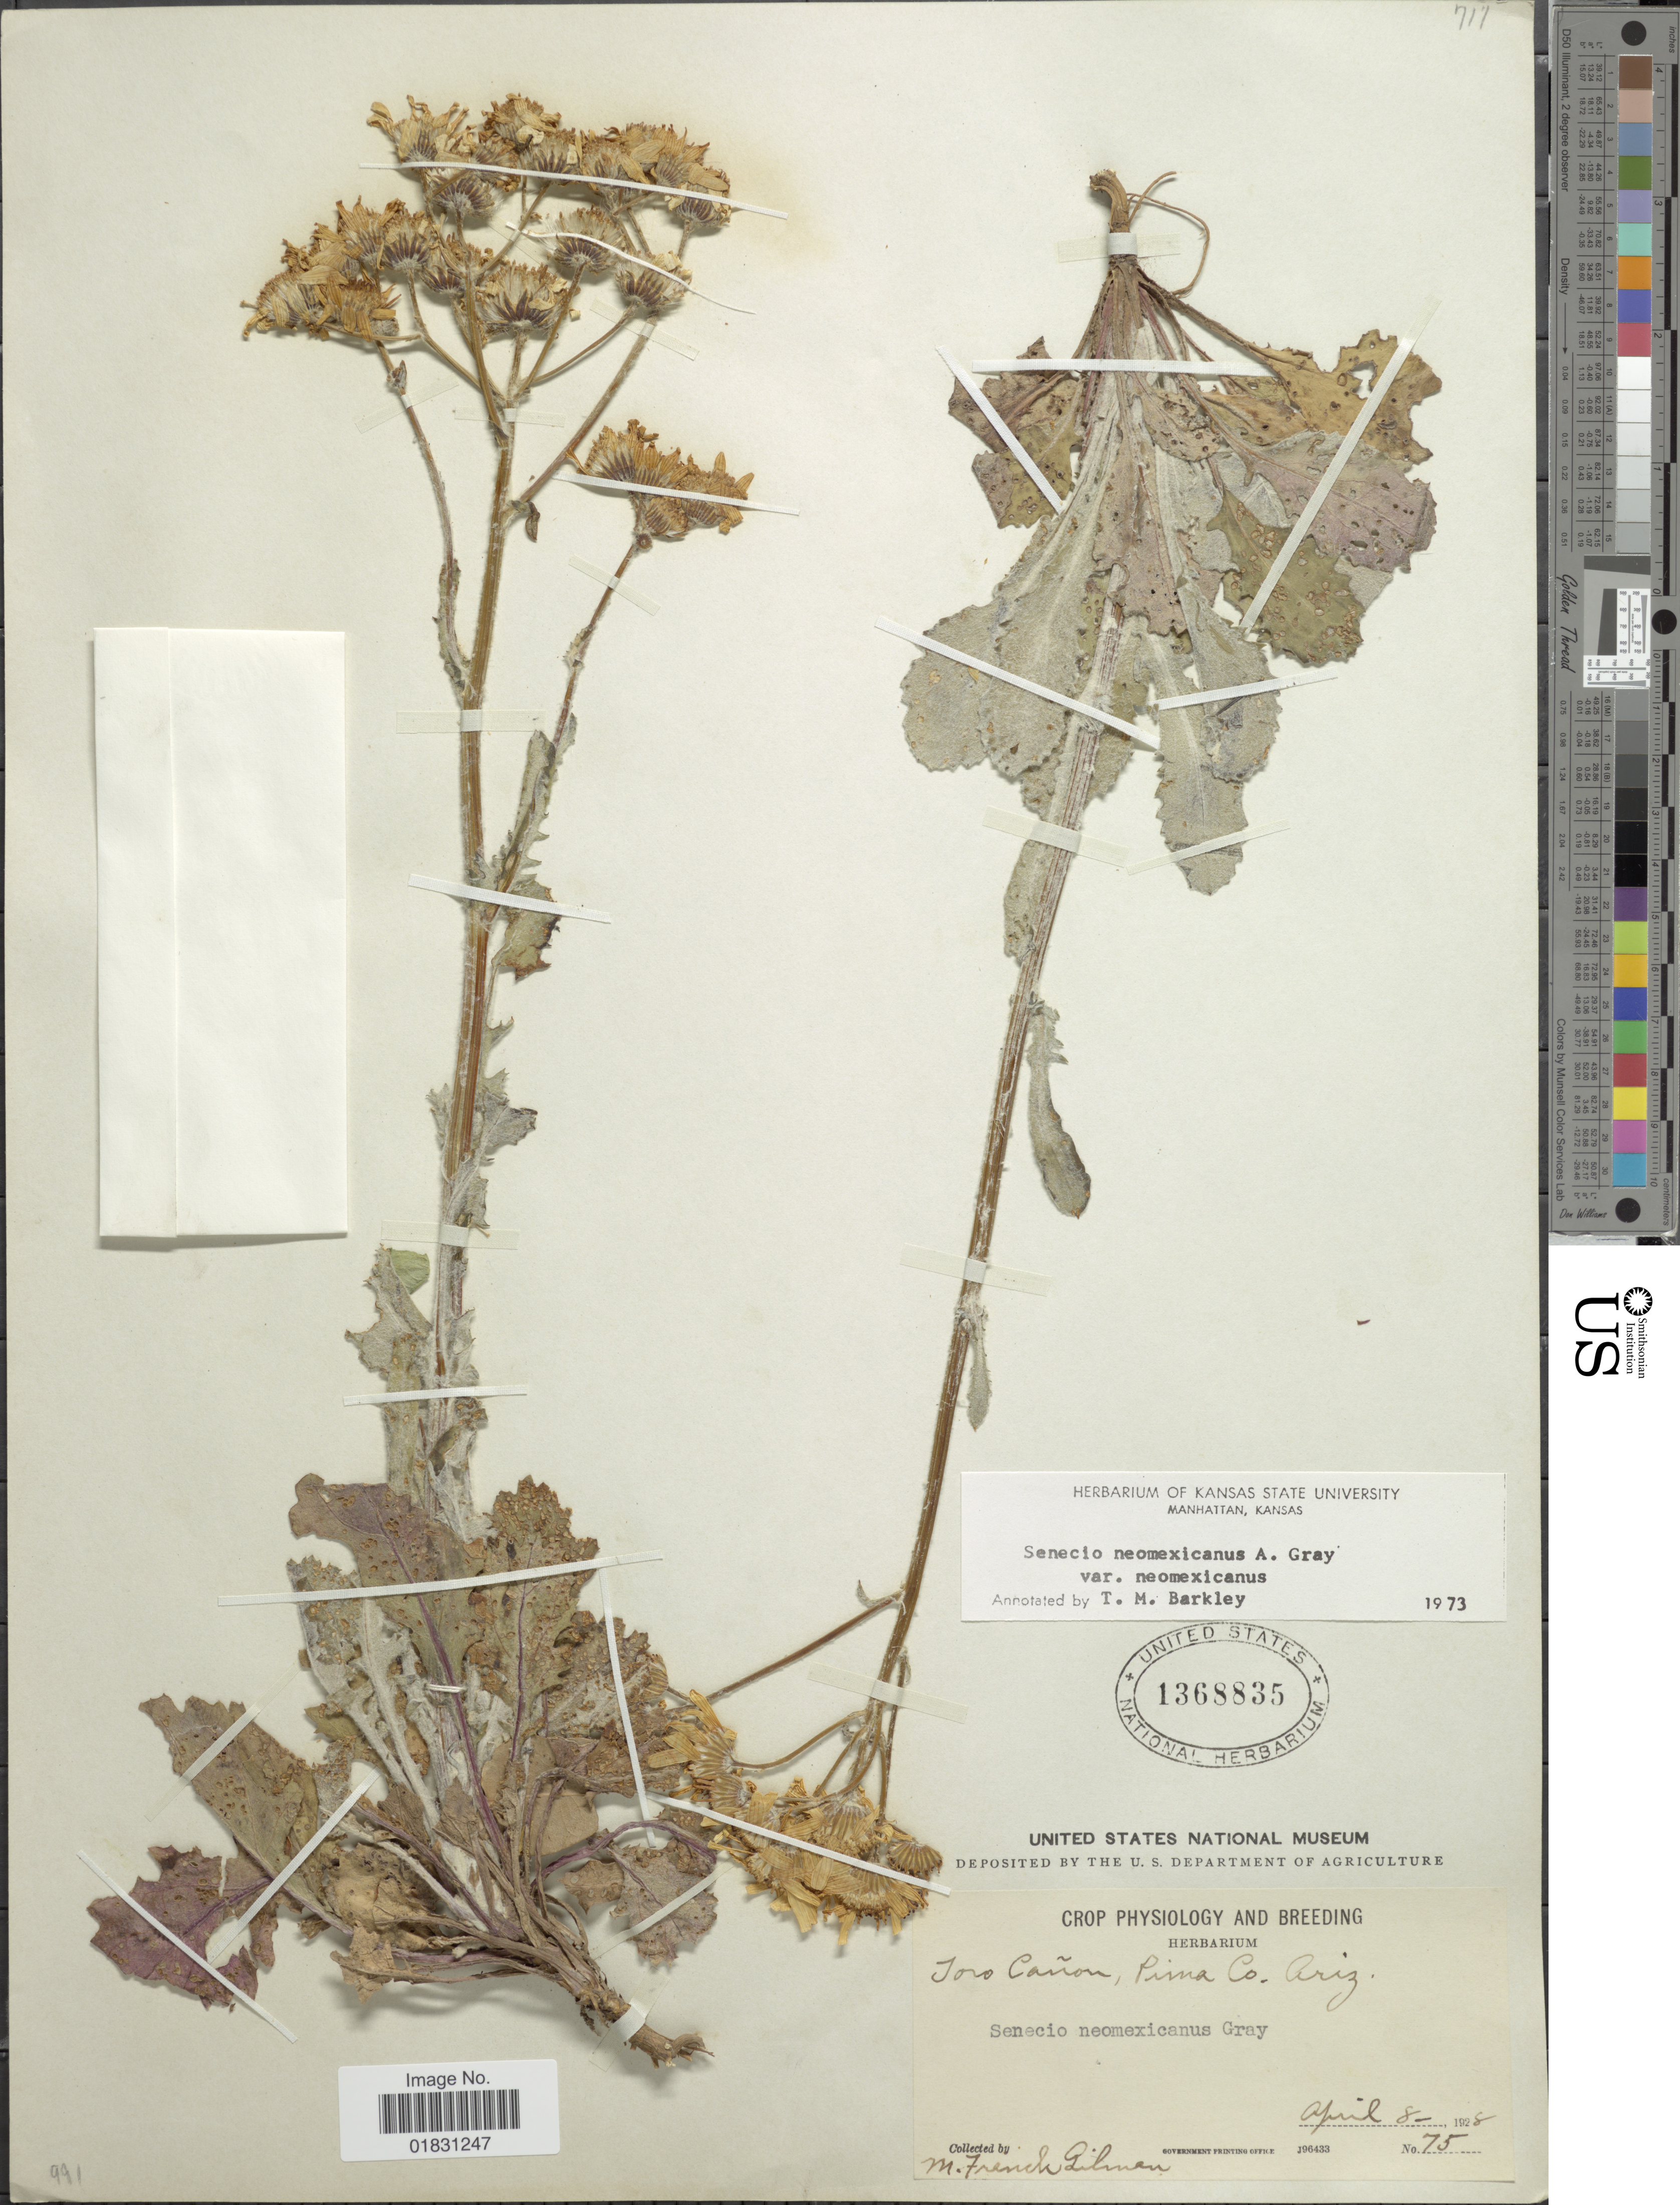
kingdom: Plantae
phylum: Tracheophyta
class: Magnoliopsida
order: Asterales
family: Asteraceae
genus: Packera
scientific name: Packera neomexicana var. neomexicana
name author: (A. Gray) W.A. Weber & Á. Löve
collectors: M. F. Gilman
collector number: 75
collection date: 1928-04-08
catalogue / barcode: US 1368835